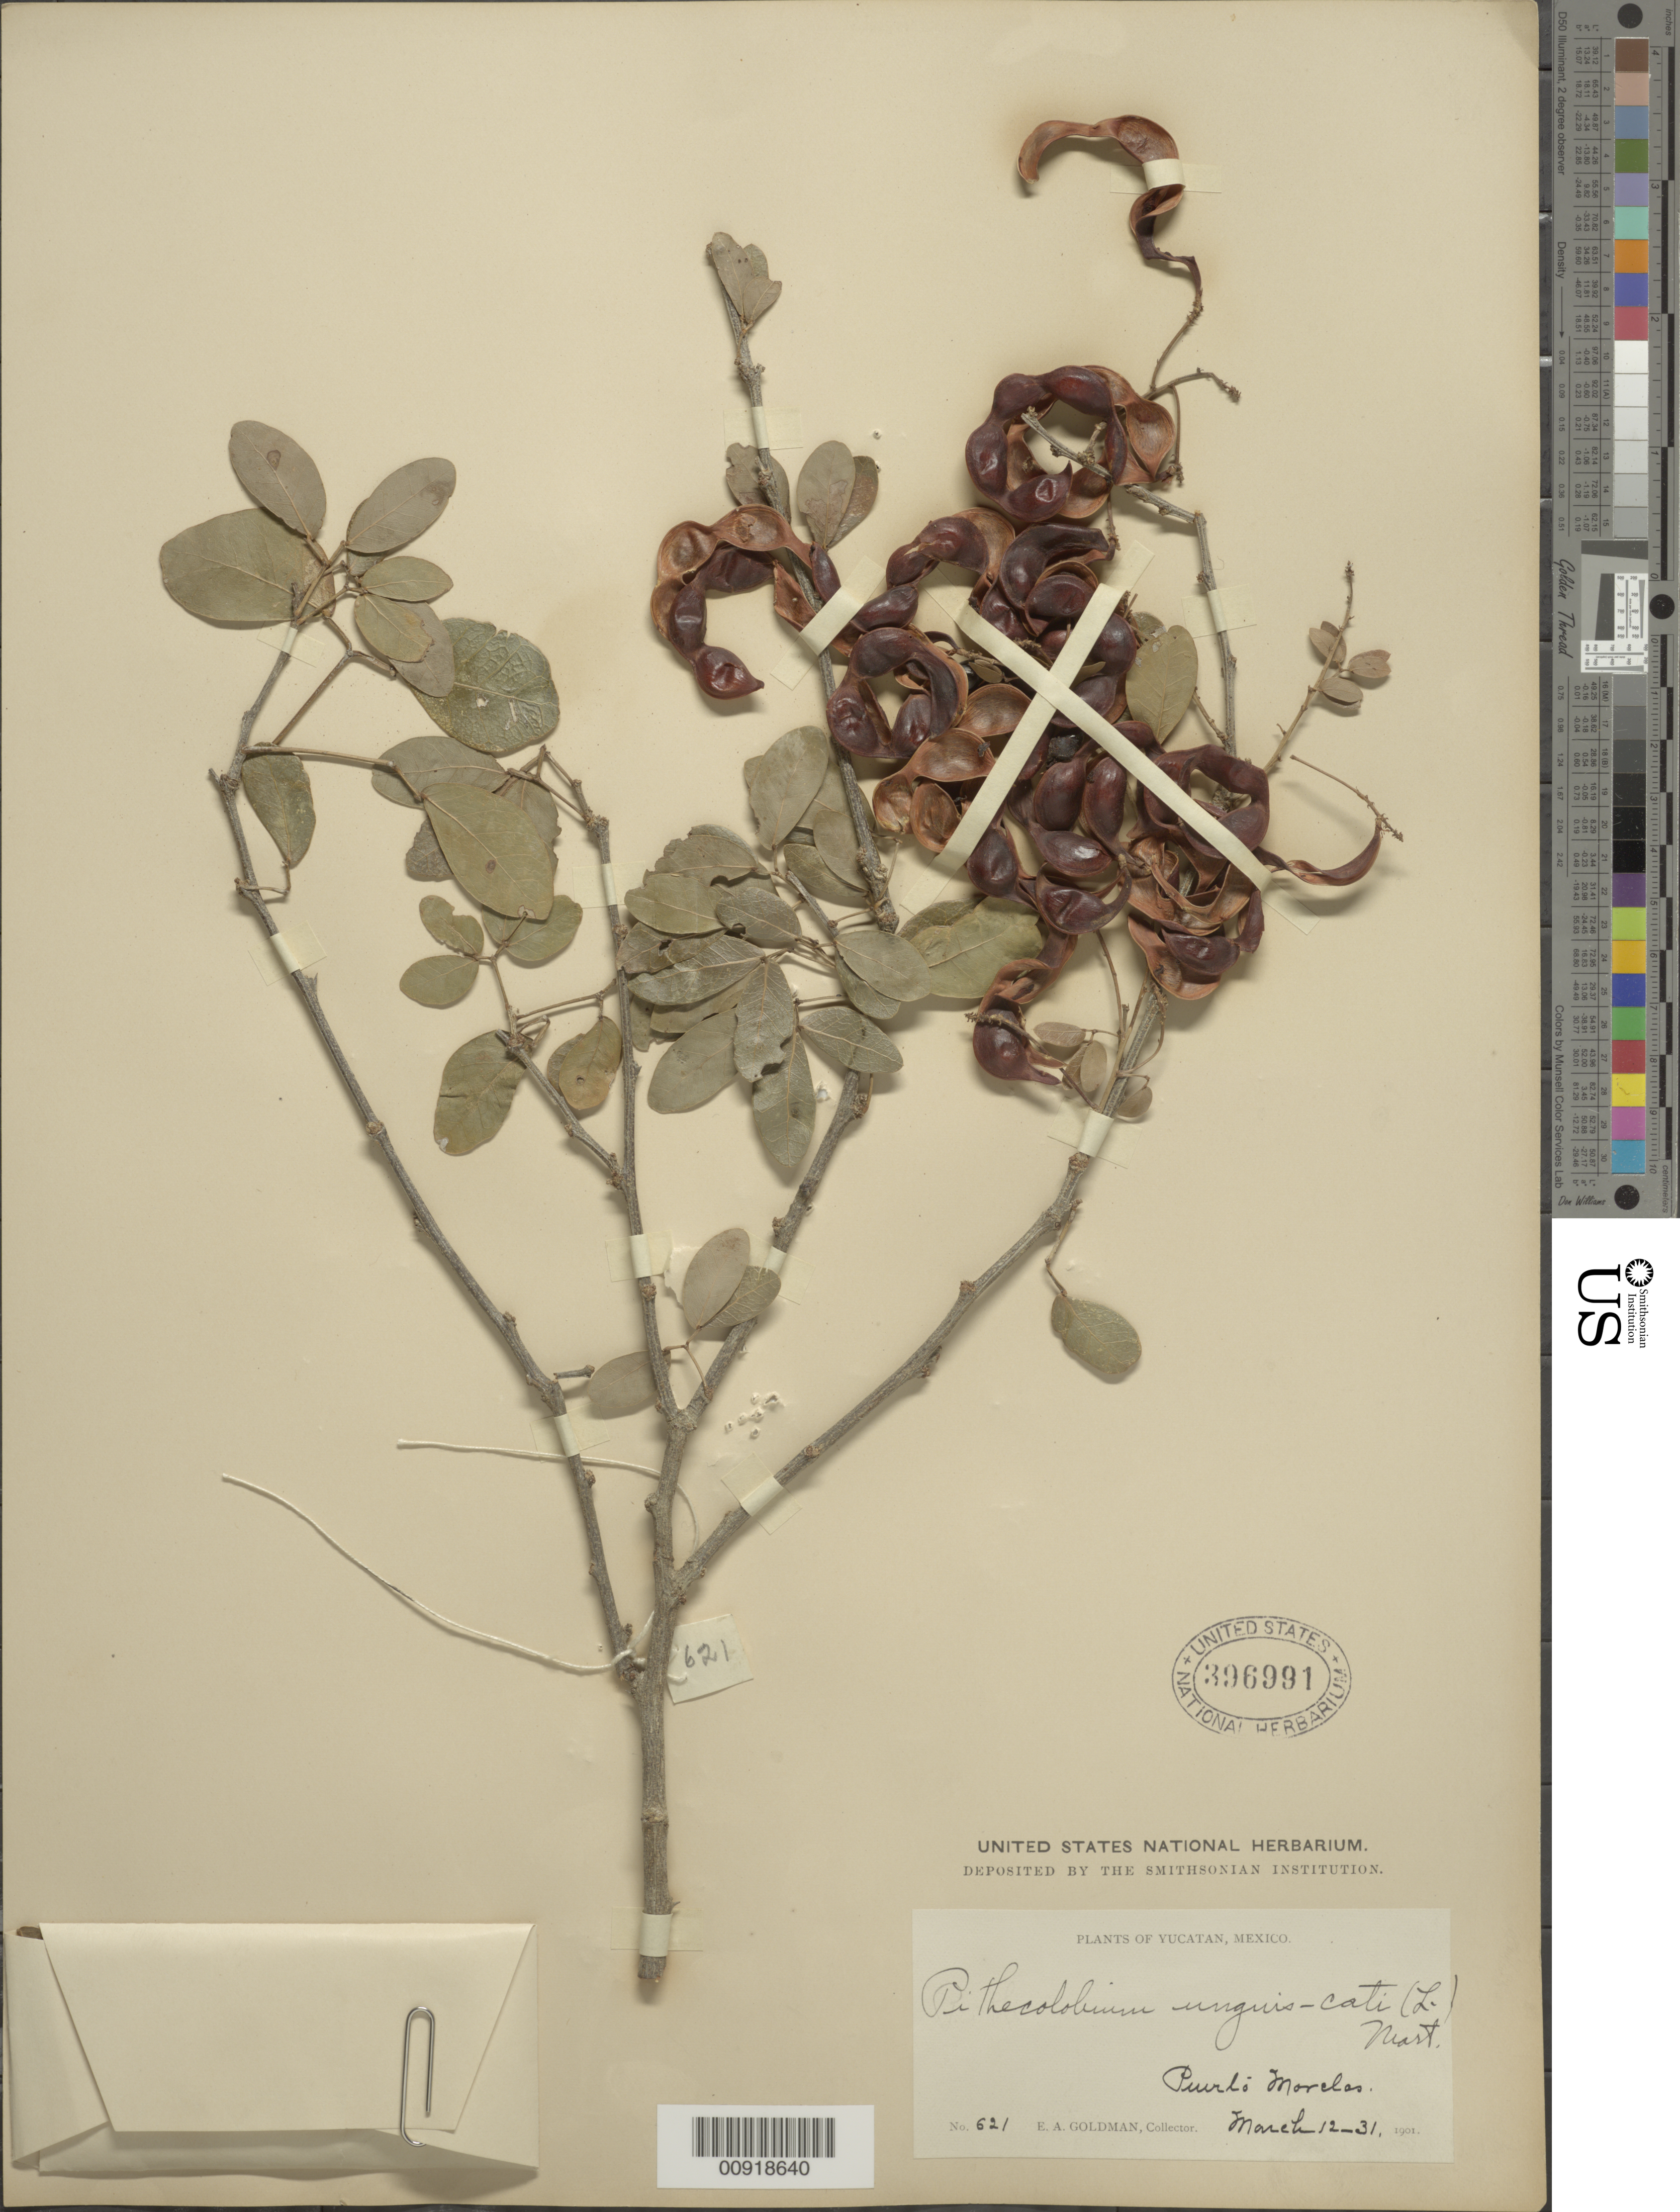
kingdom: Plantae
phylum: Tracheophyta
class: Magnoliopsida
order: Fabales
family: Fabaceae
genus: Pithecellobium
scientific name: Pithecellobium unguis-cati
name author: (L.) Benth.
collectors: E. A. Goldman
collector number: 621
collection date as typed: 12 Mar 1901 to 31 Mar 1901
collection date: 1901-03-12/1901-03-31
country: Mexico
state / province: Yucatán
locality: Puerto Morelos.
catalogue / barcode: US 396991